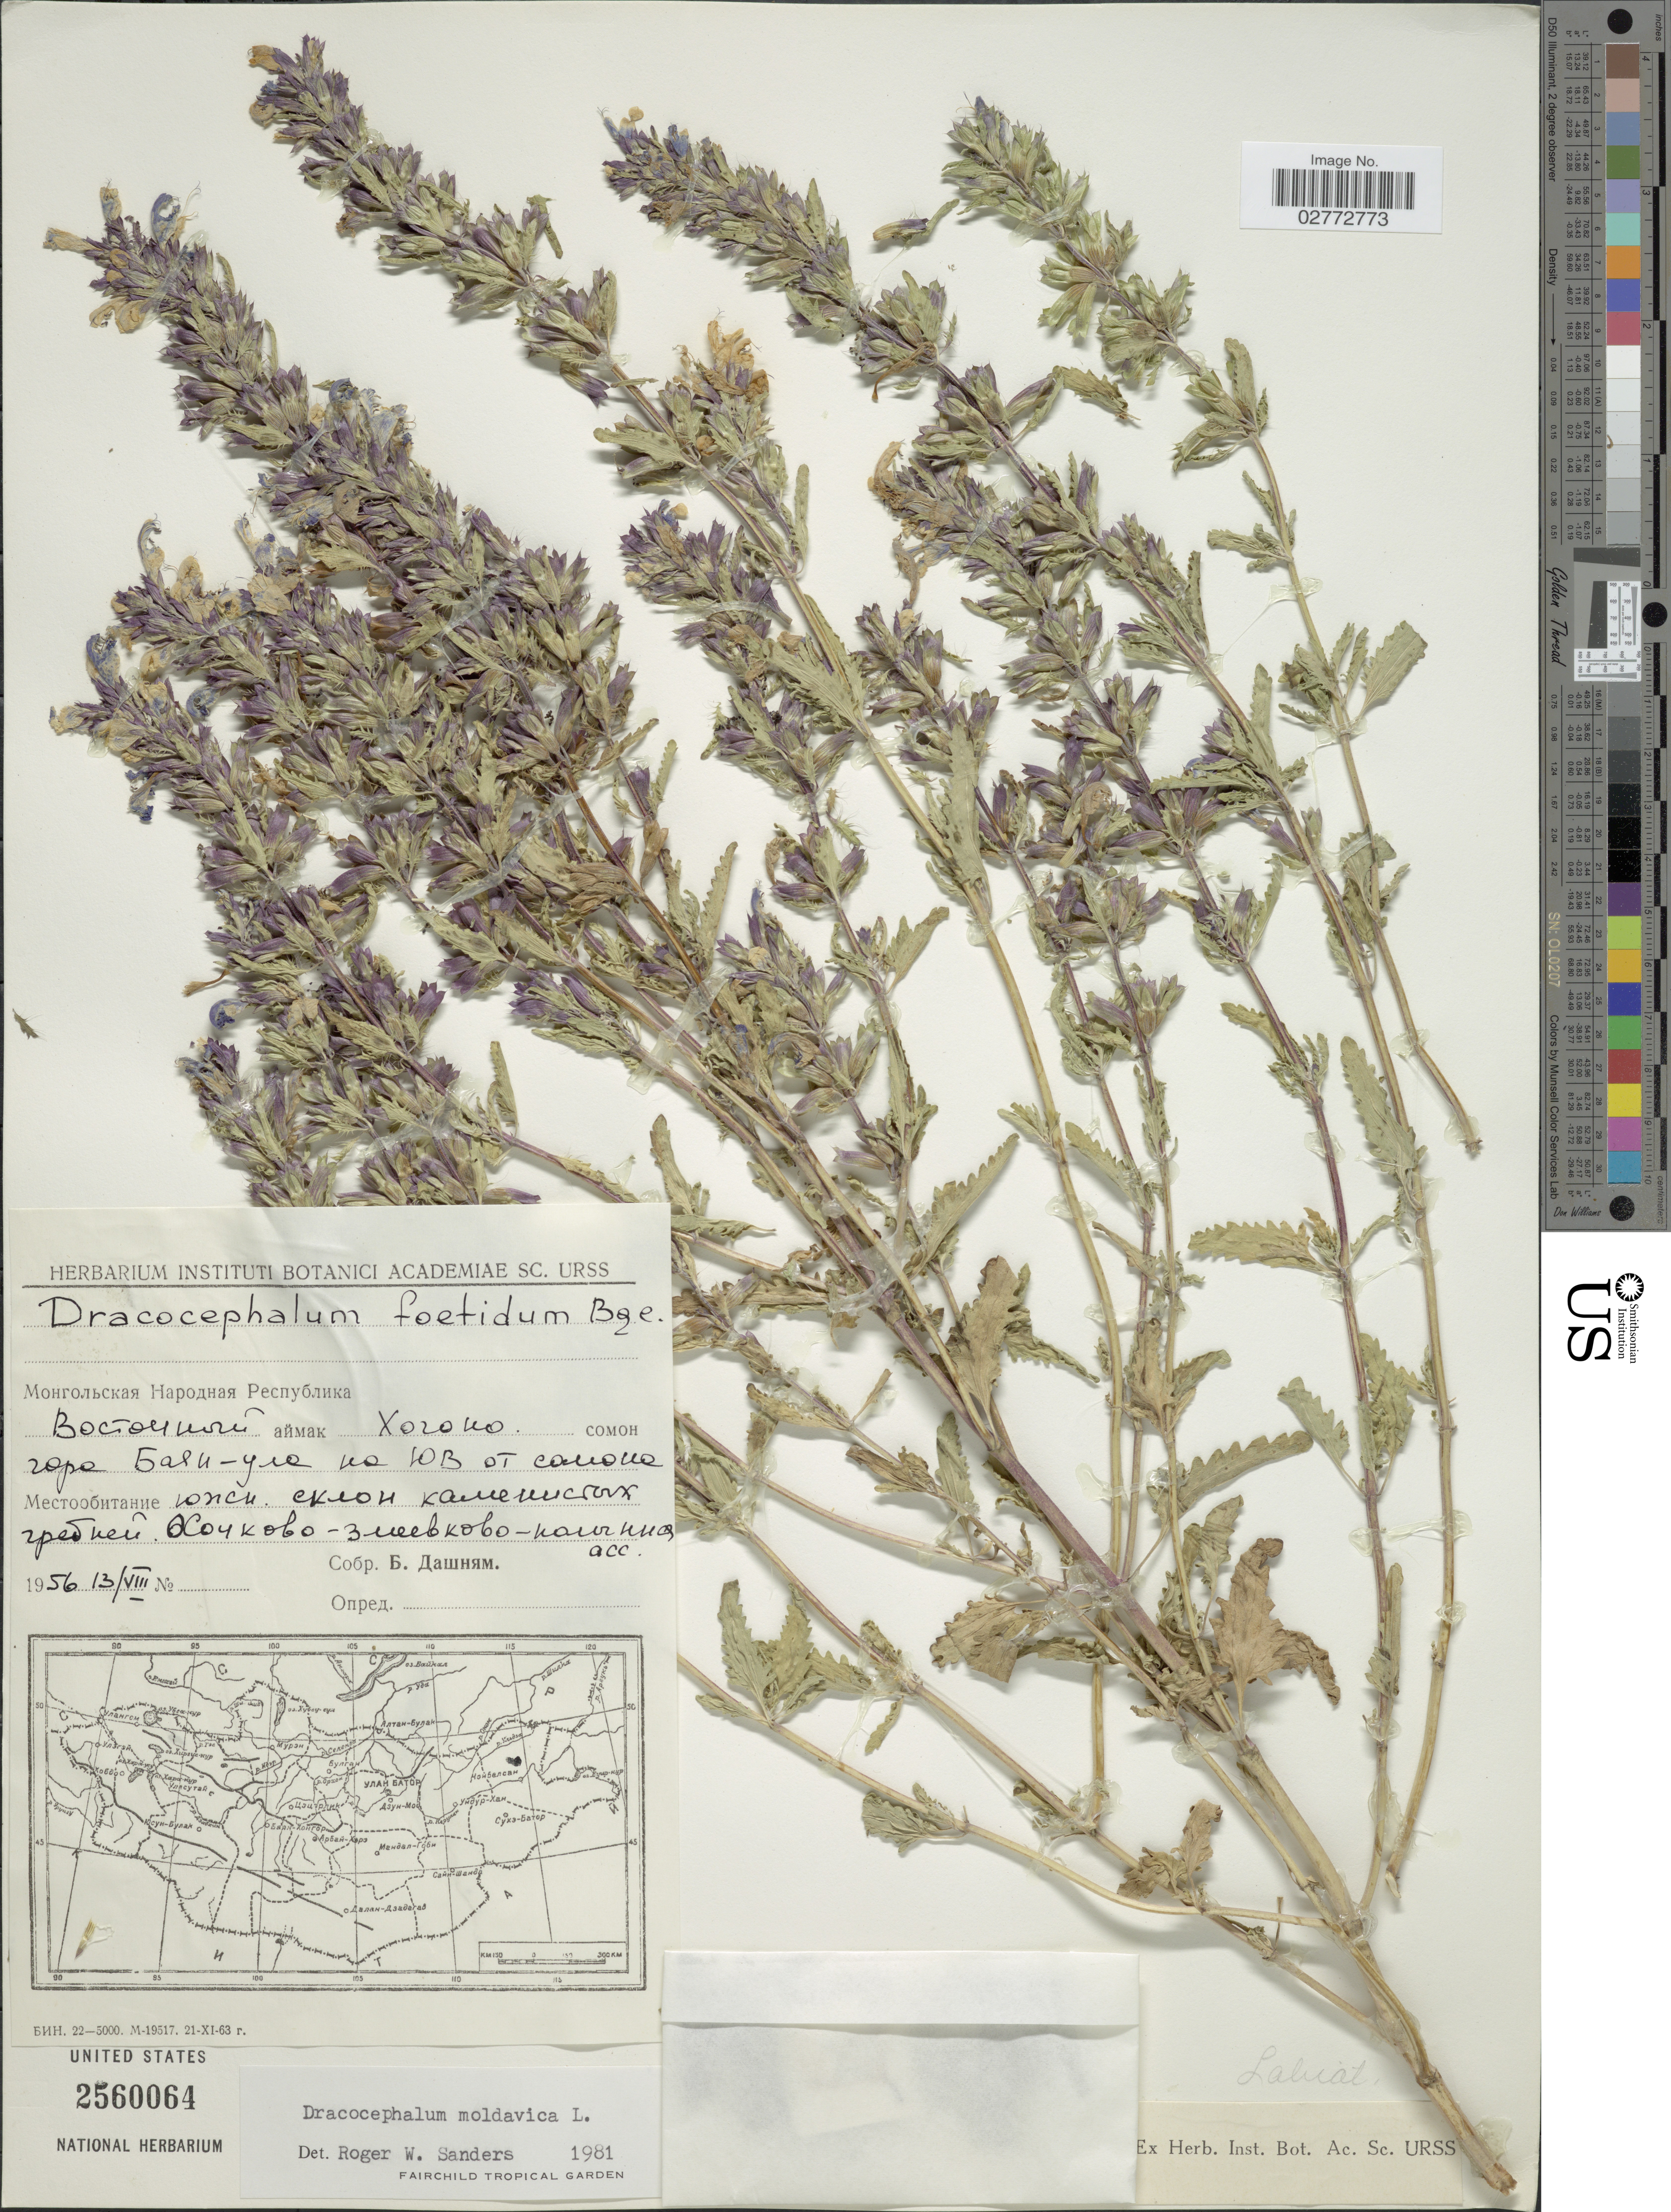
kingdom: Plantae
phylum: Tracheophyta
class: Magnoliopsida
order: Lamiales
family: Lamiaceae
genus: Dracocephalum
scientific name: Dracocephalum moldavica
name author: L.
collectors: B. Dashnyam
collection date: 1956-08-13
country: Mongolia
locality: Boyan-Bula Mountain.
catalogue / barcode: US 2560064